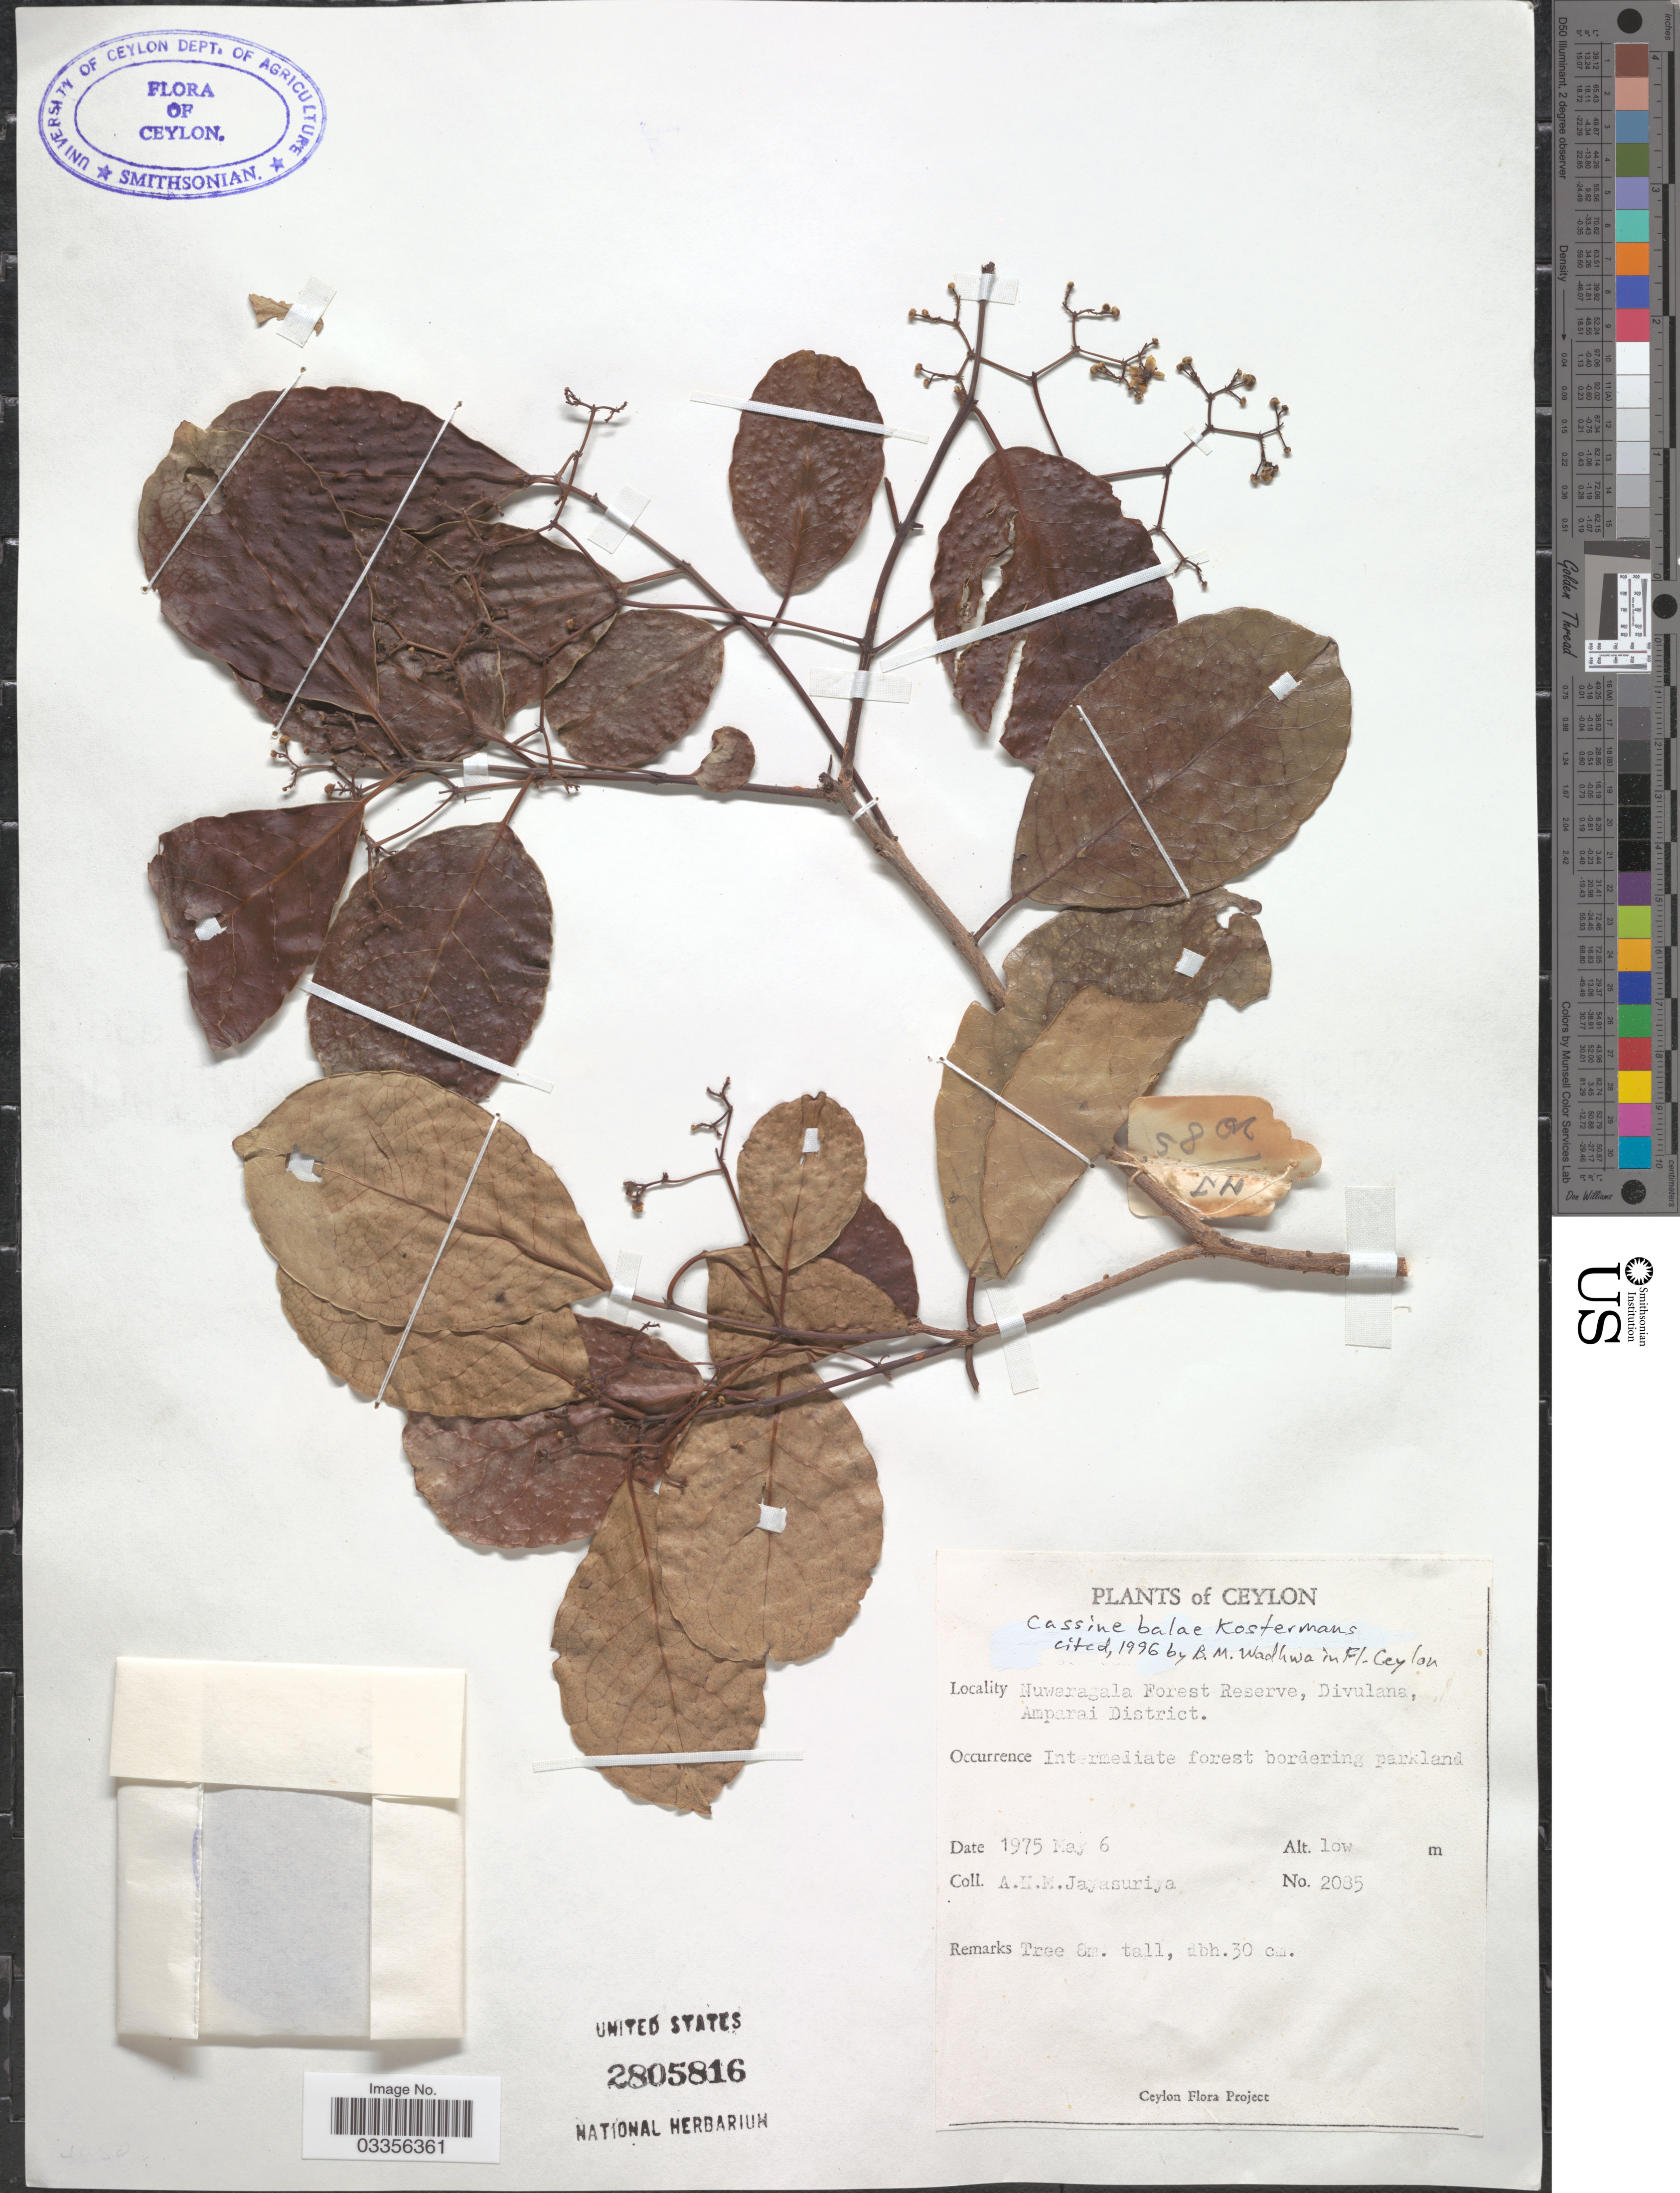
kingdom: Plantae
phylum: Tracheophyta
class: Magnoliopsida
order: Celastrales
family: Celastraceae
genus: Cassine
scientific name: Cassine balae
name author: Kosterm.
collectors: A. H. Jayasuriya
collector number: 2085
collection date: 1975-05-06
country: Sri Lanka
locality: Ceylon. Nuawaragala Forest Reserve, Viulana, Amparai District. Intermediate forest bordering parkland.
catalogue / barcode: US 2805816